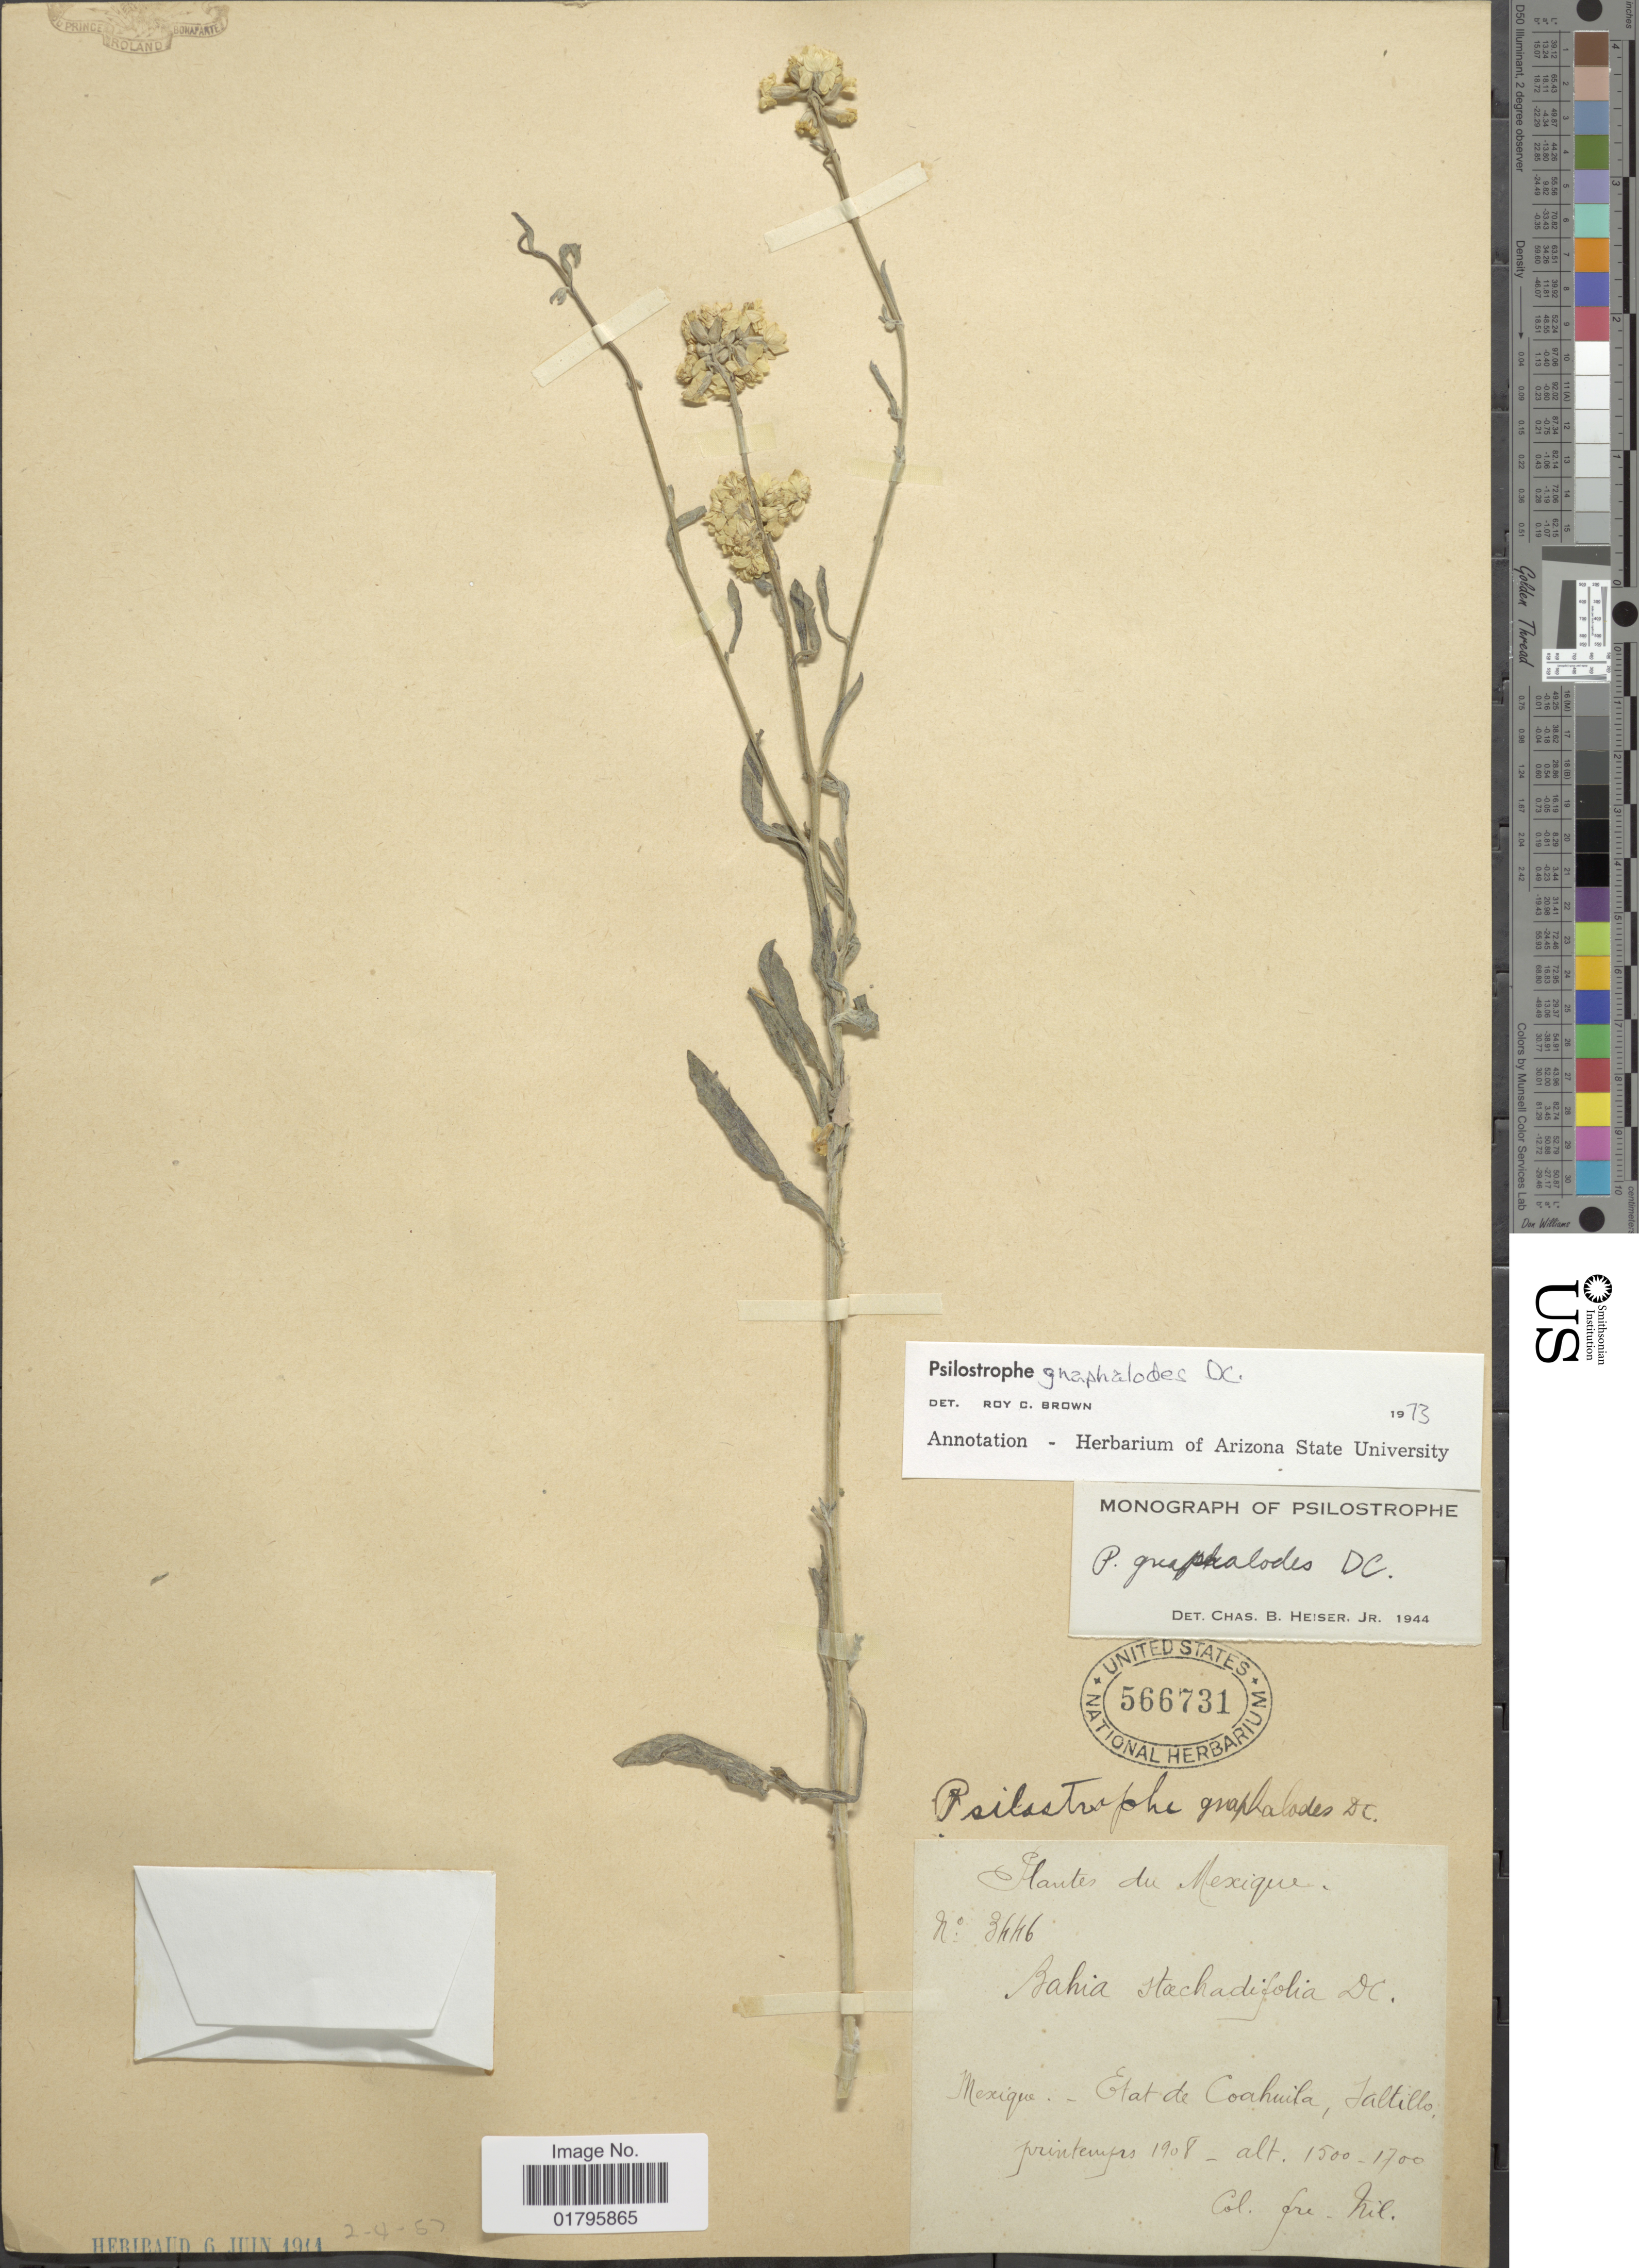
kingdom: Plantae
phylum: Tracheophyta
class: Magnoliopsida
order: Asterales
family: Asteraceae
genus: Psilostrophe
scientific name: Psilostrophe gnaphaloides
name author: DC.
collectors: Bro. Nil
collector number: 3446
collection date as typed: Printempos* 1908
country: Mexico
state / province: Coahuila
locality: Mexique. - Etat de Coahuila, Saltillo.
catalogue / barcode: US 566731